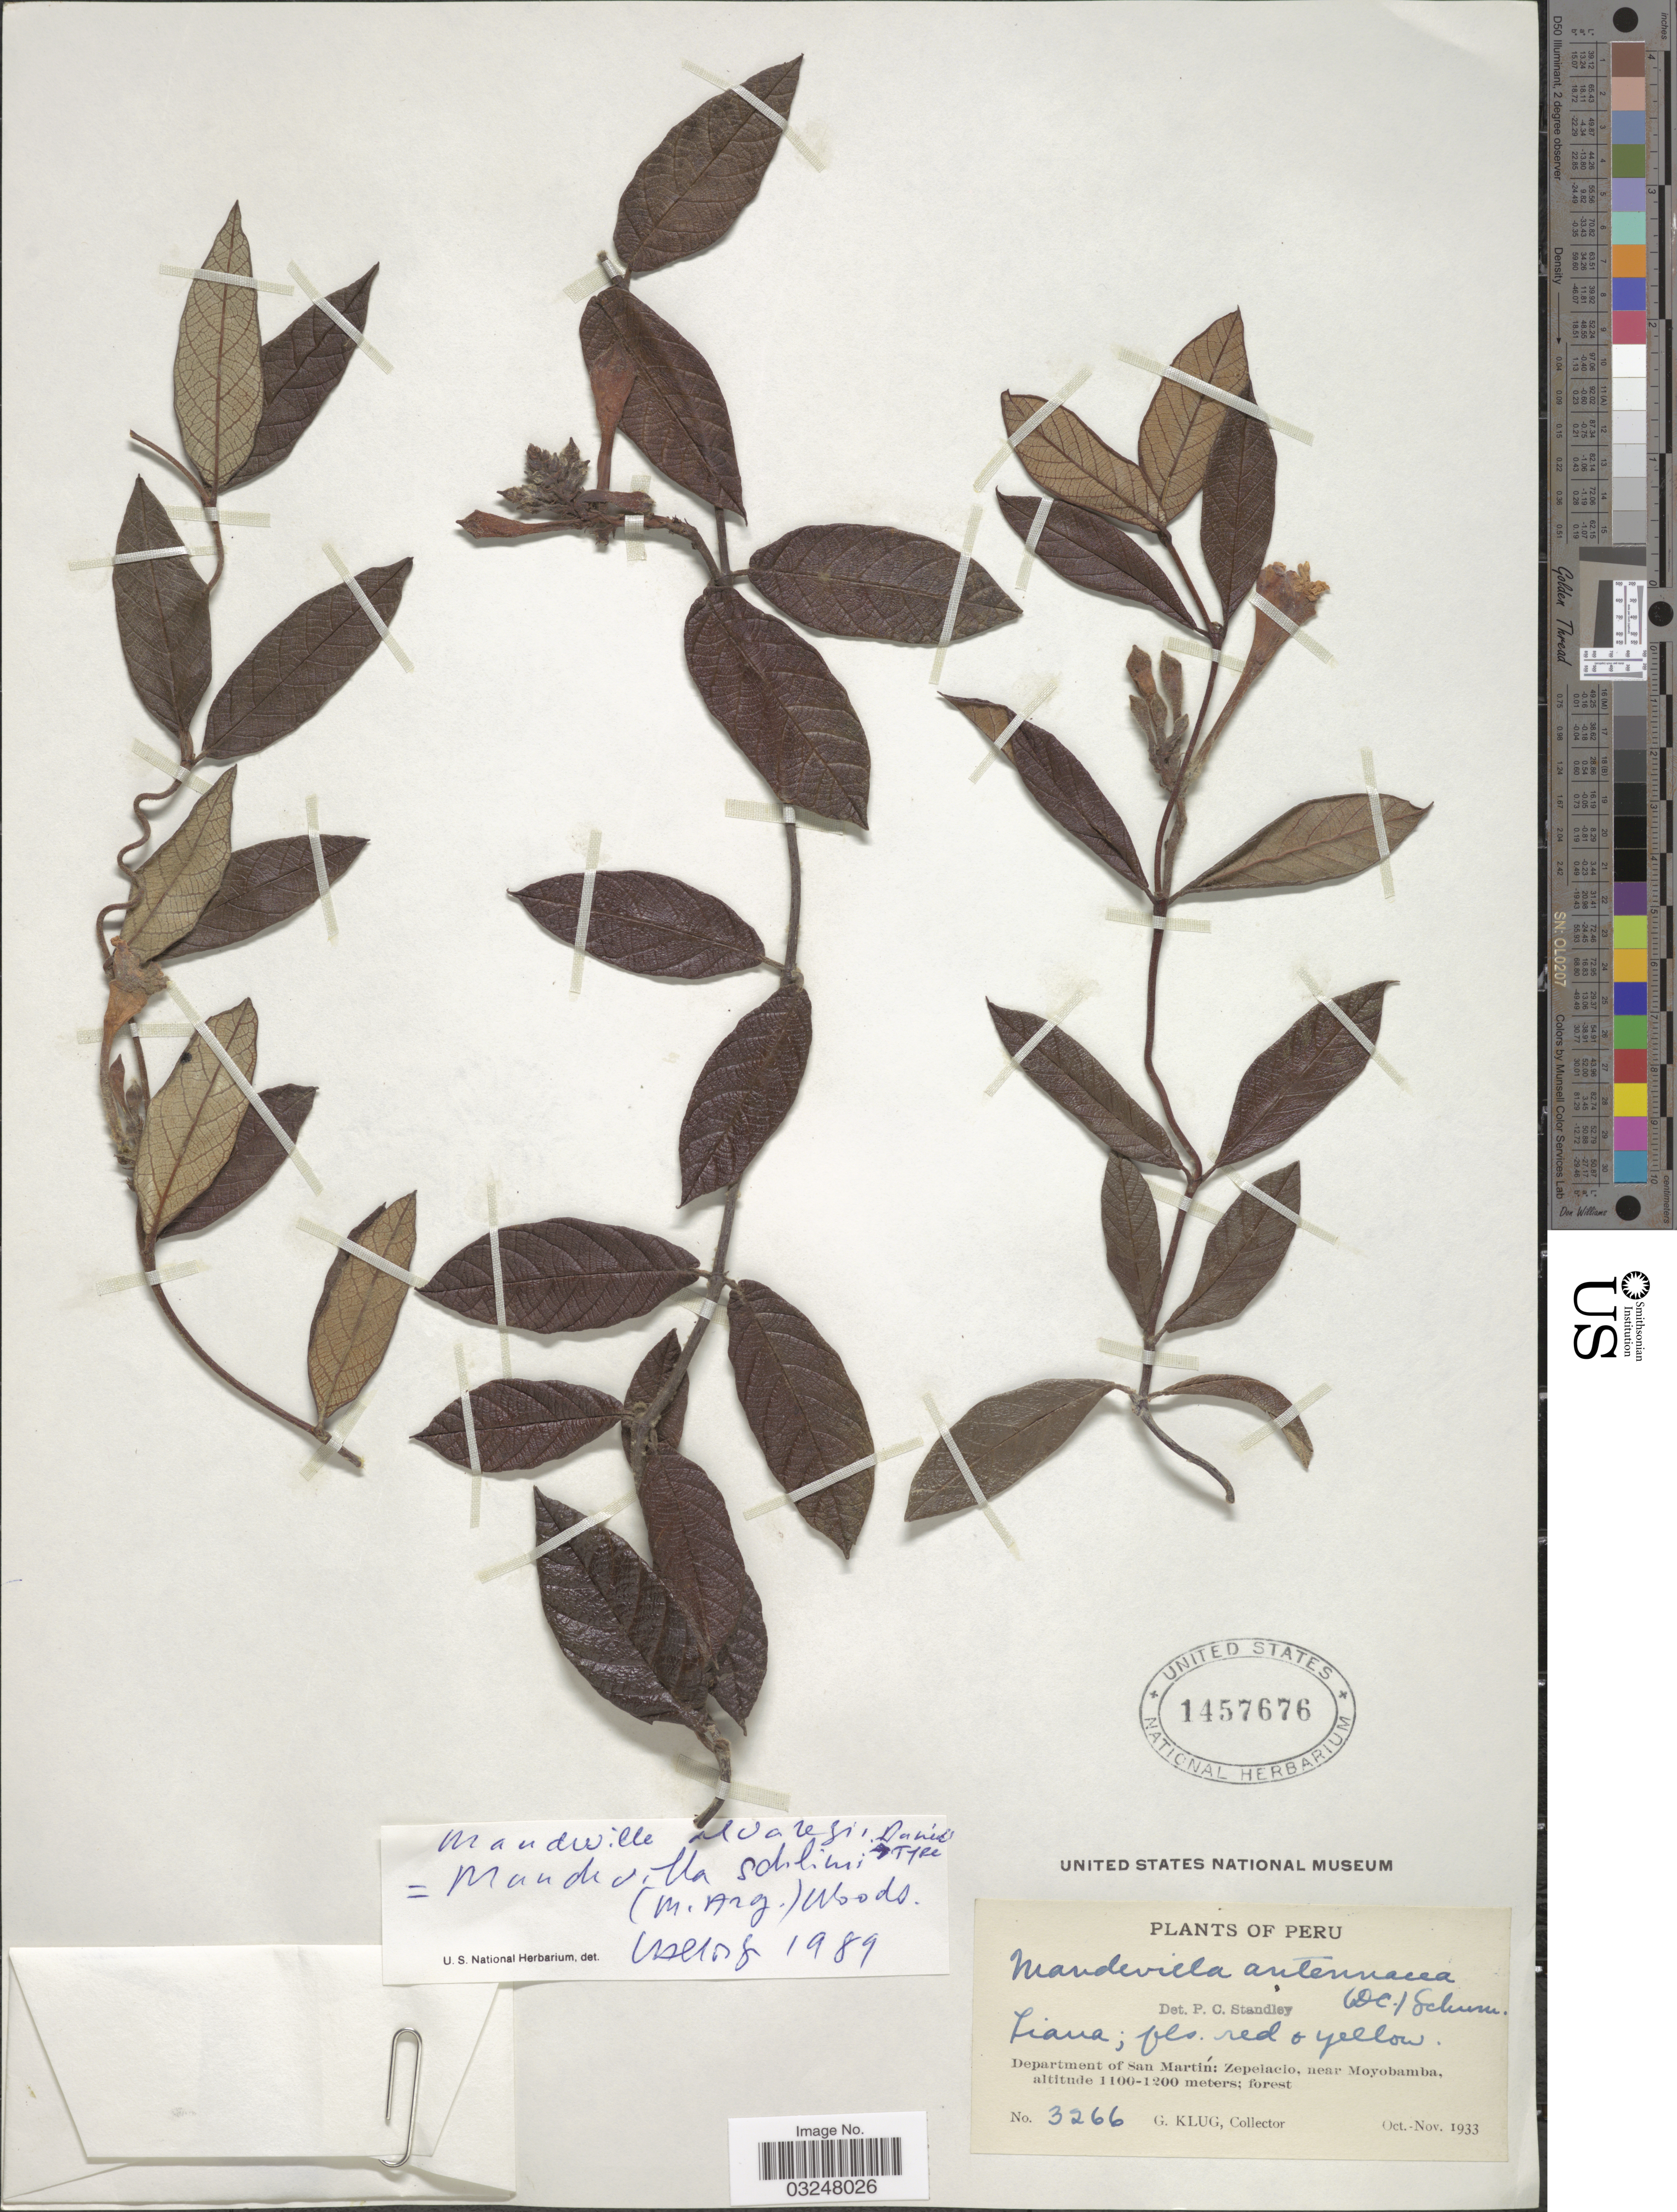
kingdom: Plantae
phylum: Tracheophyta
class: Magnoliopsida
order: Gentianales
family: Apocynaceae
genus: Mandevilla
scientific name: Mandevilla schlimii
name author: (Müll. Arg.) Woodson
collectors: G. Klug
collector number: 3266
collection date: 1933-10/1933-11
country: Peru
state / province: San Martín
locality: Department of San Martín: Zepelacio, near Moyobamba.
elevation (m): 1100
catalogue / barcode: US 1457676